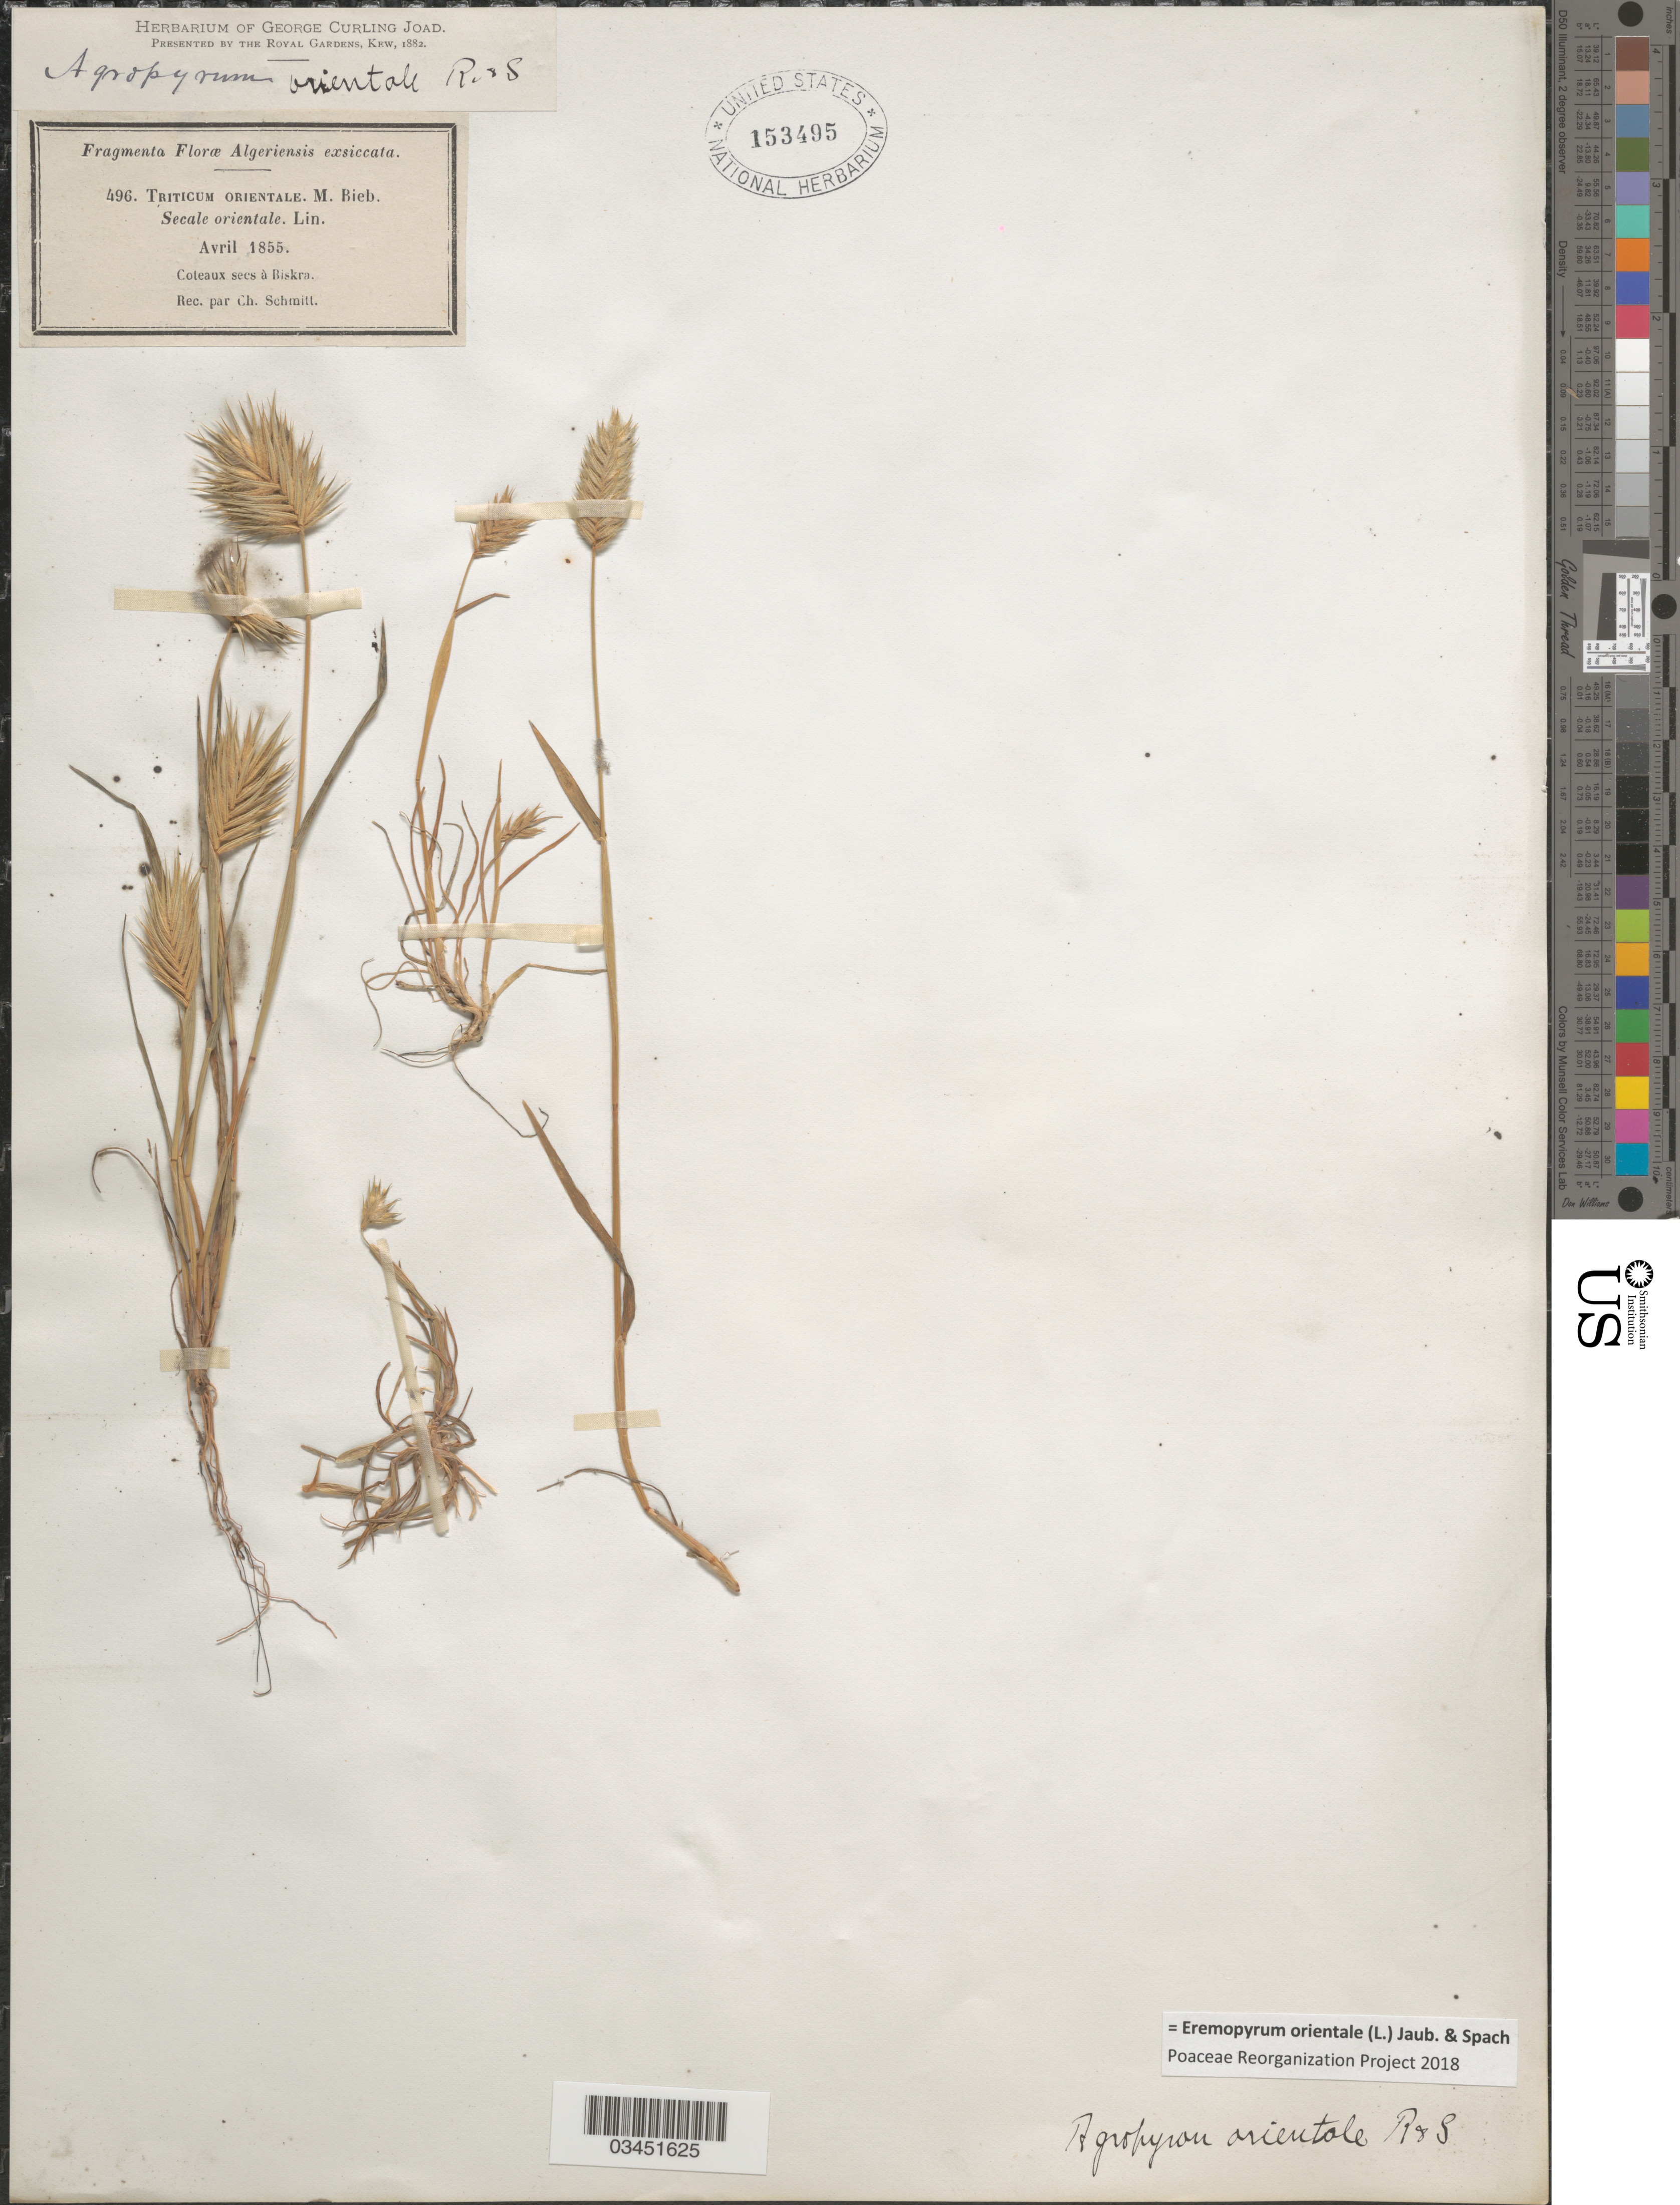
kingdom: Plantae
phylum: Tracheophyta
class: Liliopsida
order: Poales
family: Poaceae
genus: Eremopyrum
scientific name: Eremopyrum orientale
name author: (L.) Jaub. & Spach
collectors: C. Schmitt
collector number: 496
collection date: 1855-04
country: Algeria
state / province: Biskra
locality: Coteaux secs à Biskra.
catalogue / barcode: US 153495